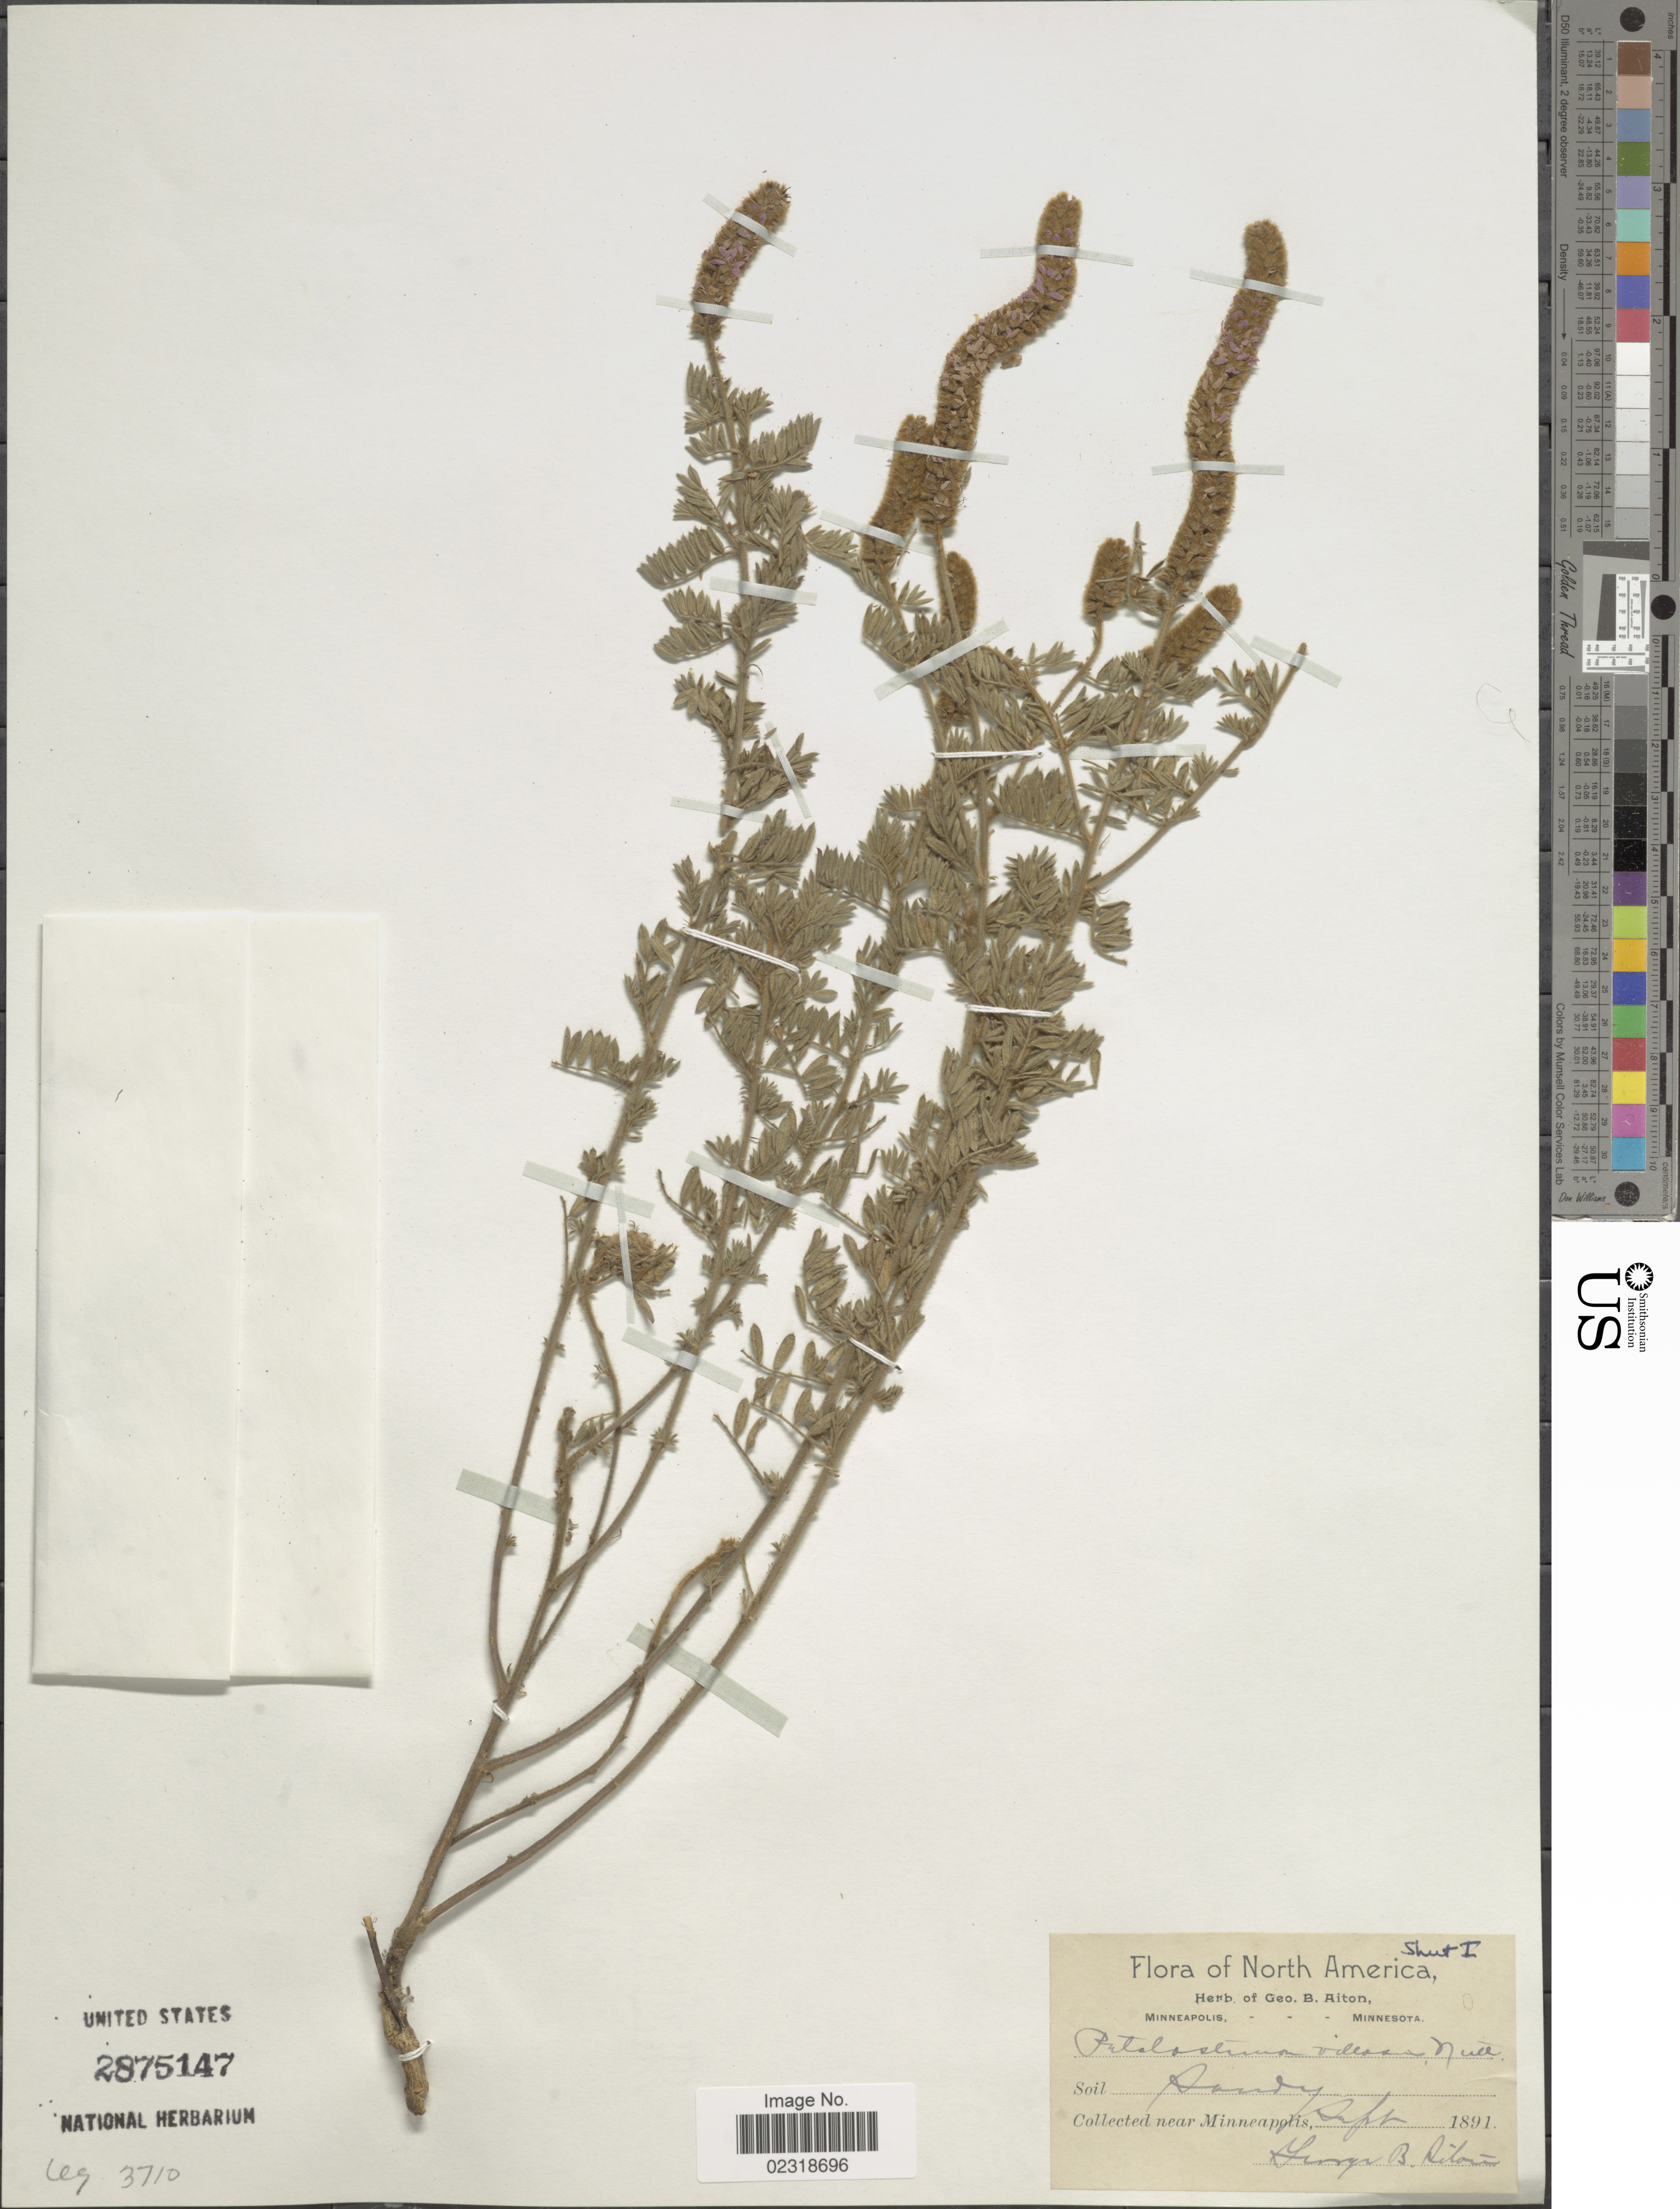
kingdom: Plantae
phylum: Tracheophyta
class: Magnoliopsida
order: Fabales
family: Fabaceae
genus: Dalea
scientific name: Dalea villosa var. villosa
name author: (Nutt.) Spreng.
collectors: G. B. Aiton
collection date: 1891-09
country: United States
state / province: Minnesota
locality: North America, near Minneapolis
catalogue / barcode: US 2875147